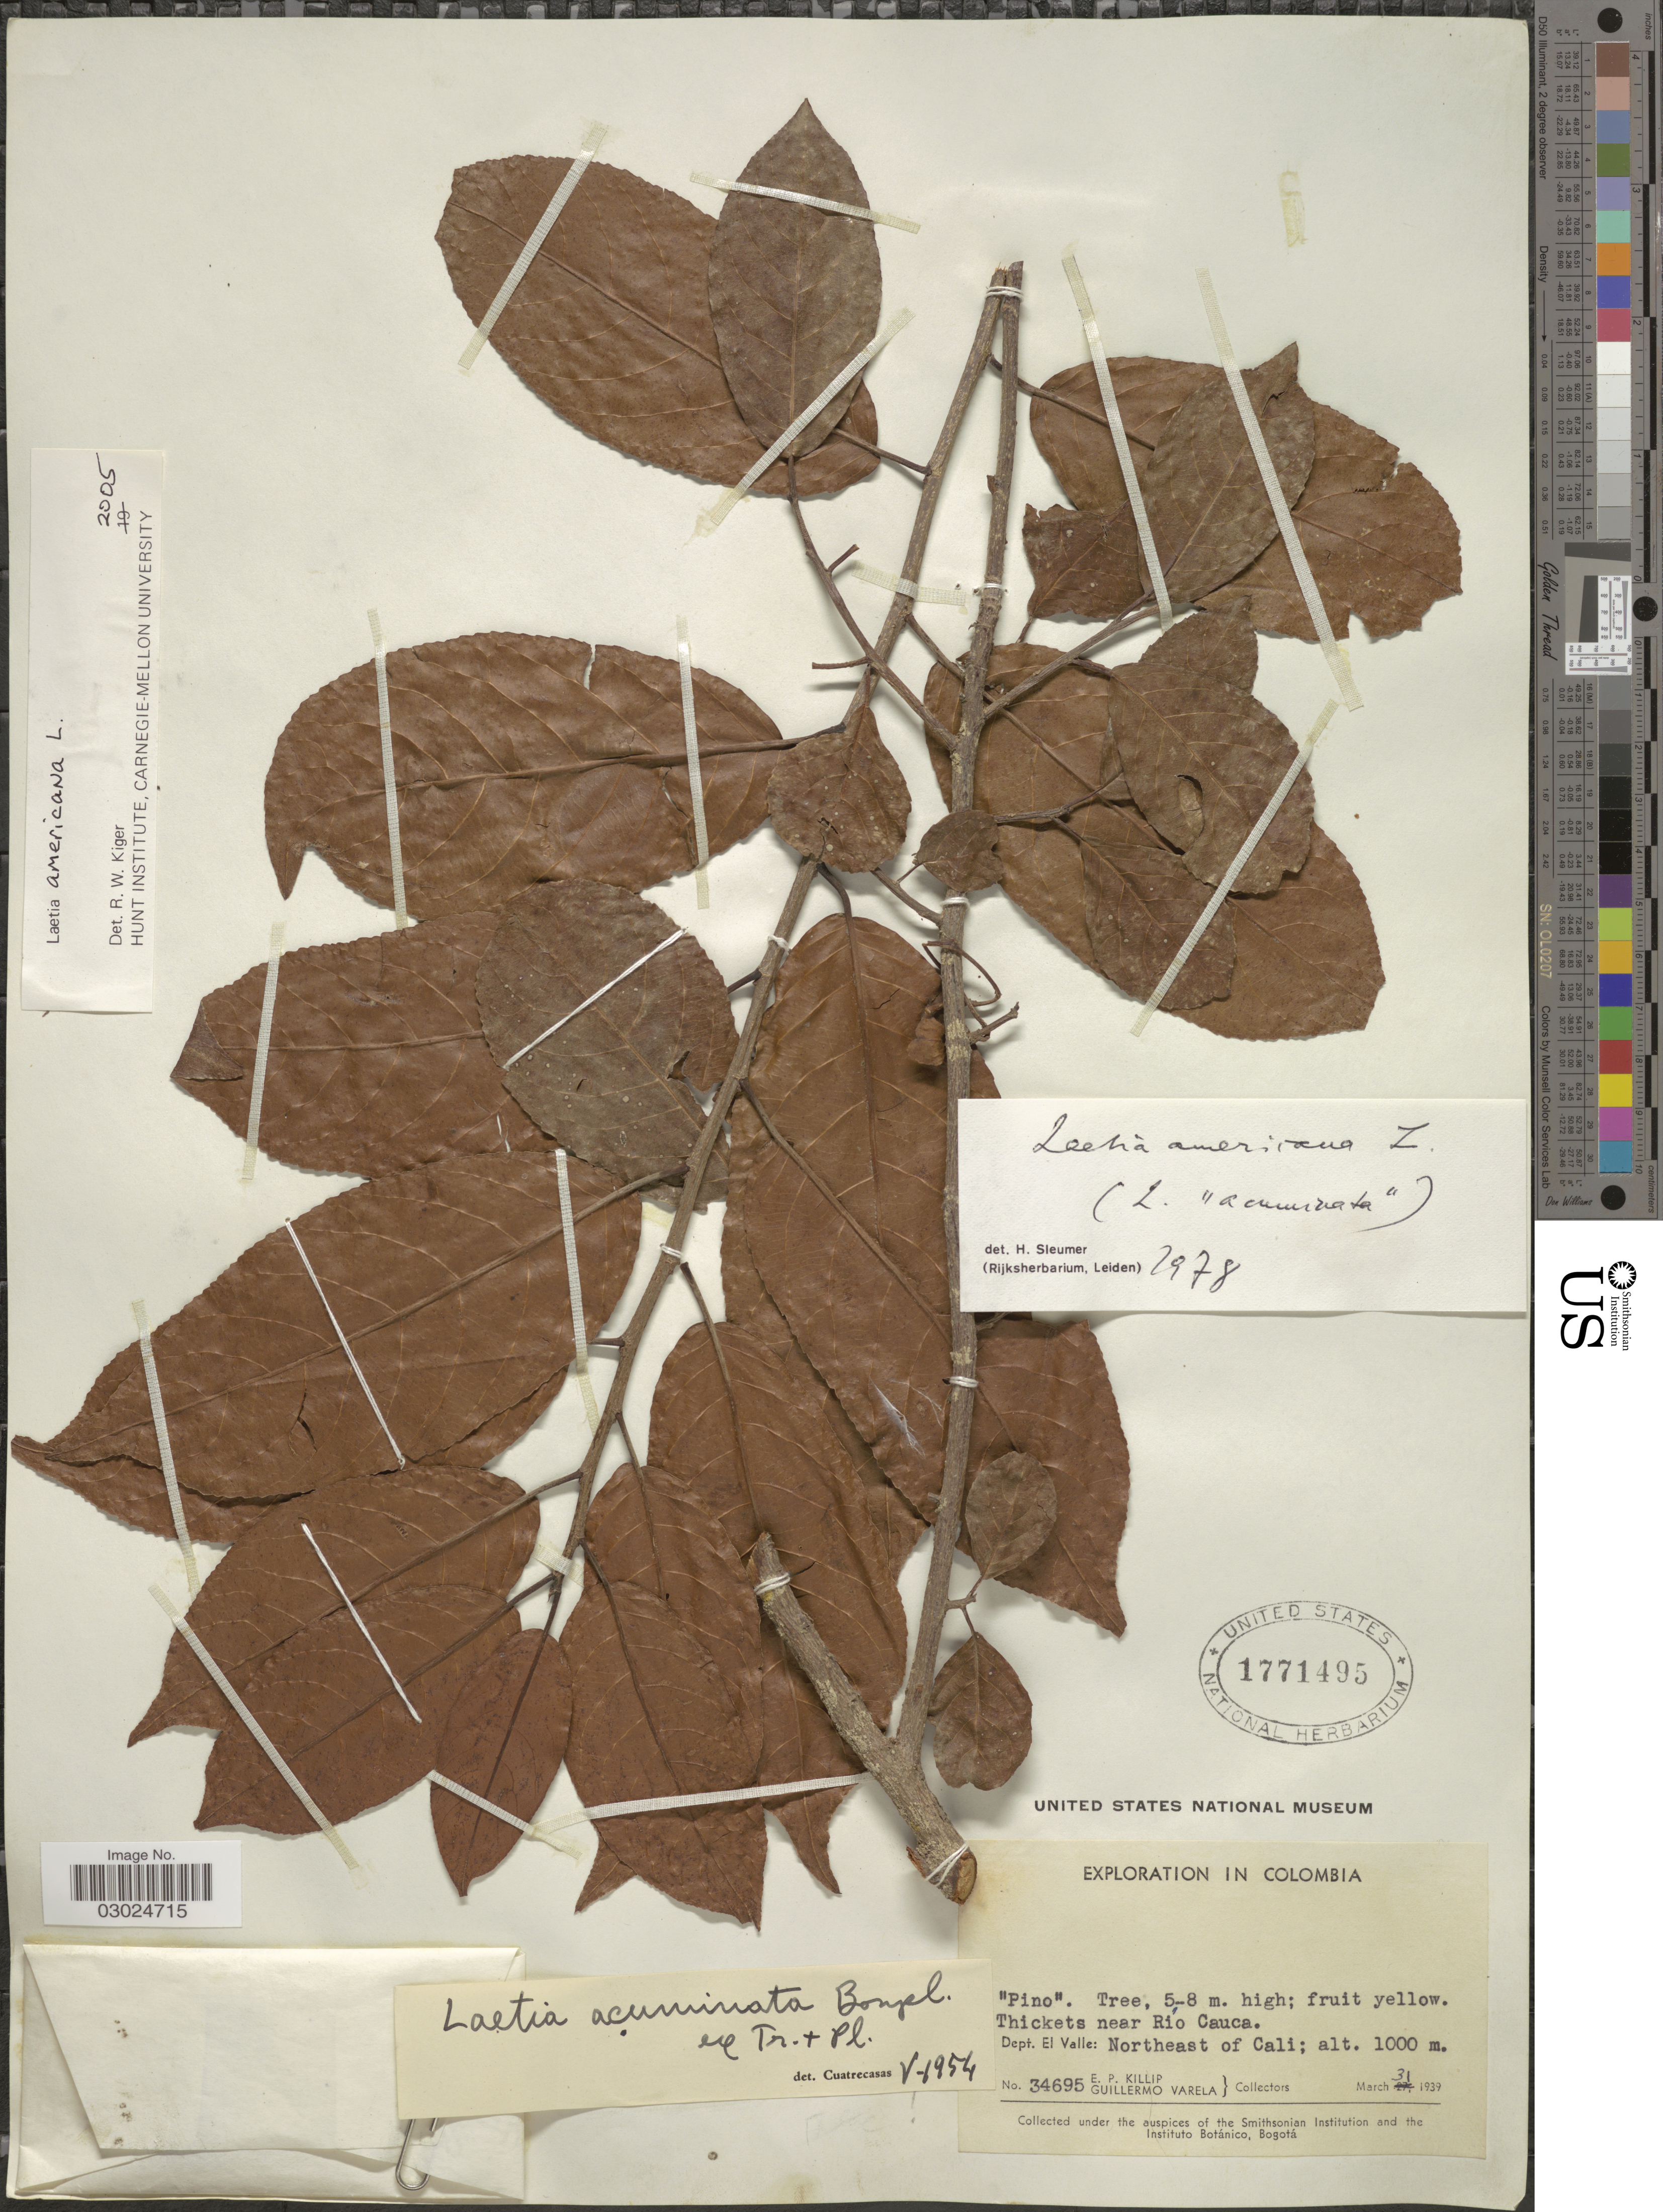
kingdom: Plantae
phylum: Tracheophyta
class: Magnoliopsida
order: Malpighiales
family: Salicaceae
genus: Laetia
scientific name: Laetia americana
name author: L.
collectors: E. P. Killip & G. Varela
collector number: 34695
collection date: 1939-03-31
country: Colombia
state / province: Valle del Cauca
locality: Thickets near Rio Cauca. Dept. El Valle: Northeast of Cali.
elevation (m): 1000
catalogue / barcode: US 1771495